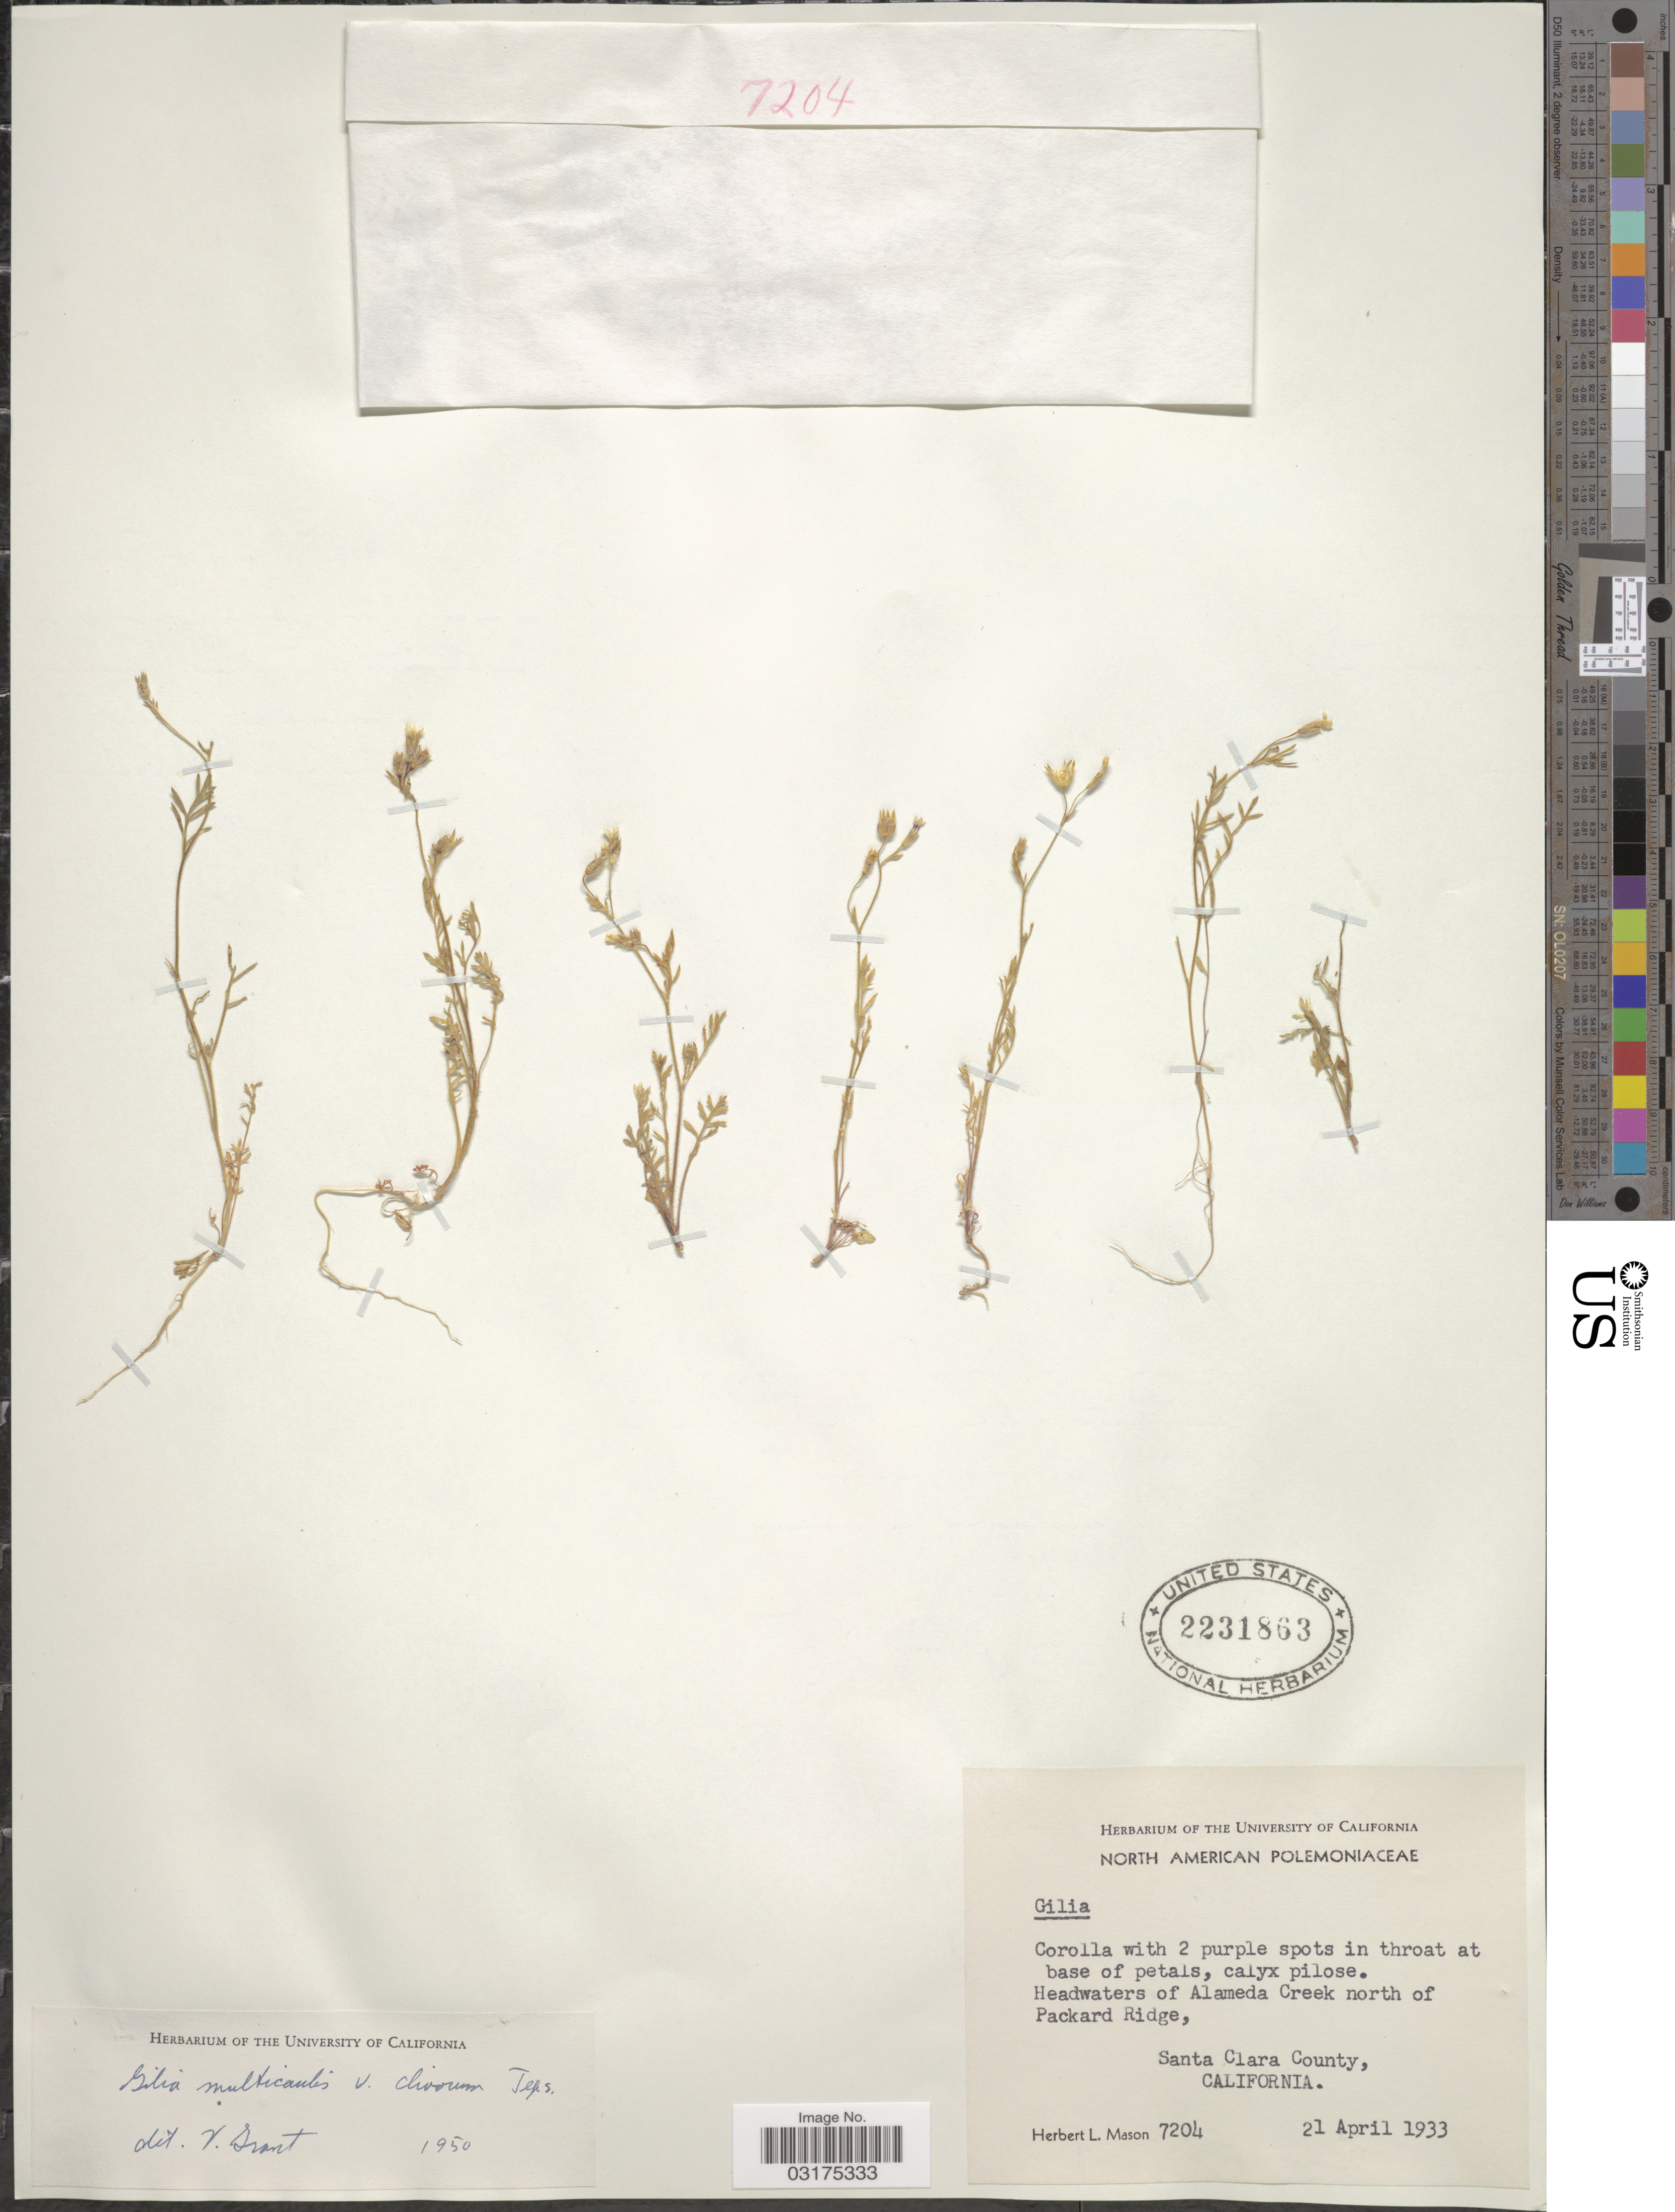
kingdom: Plantae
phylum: Tracheophyta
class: Magnoliopsida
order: Ericales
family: Polemoniaceae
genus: Gilia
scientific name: Gilia clivorum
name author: (Jeps.) V.E. Grant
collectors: H. L. Mason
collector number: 7204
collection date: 1933-04-21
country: United States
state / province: California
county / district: Santa Clara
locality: Headwaters of Alameda Creek north of Packard Ridge, Santa Clara County.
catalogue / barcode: US 2231863